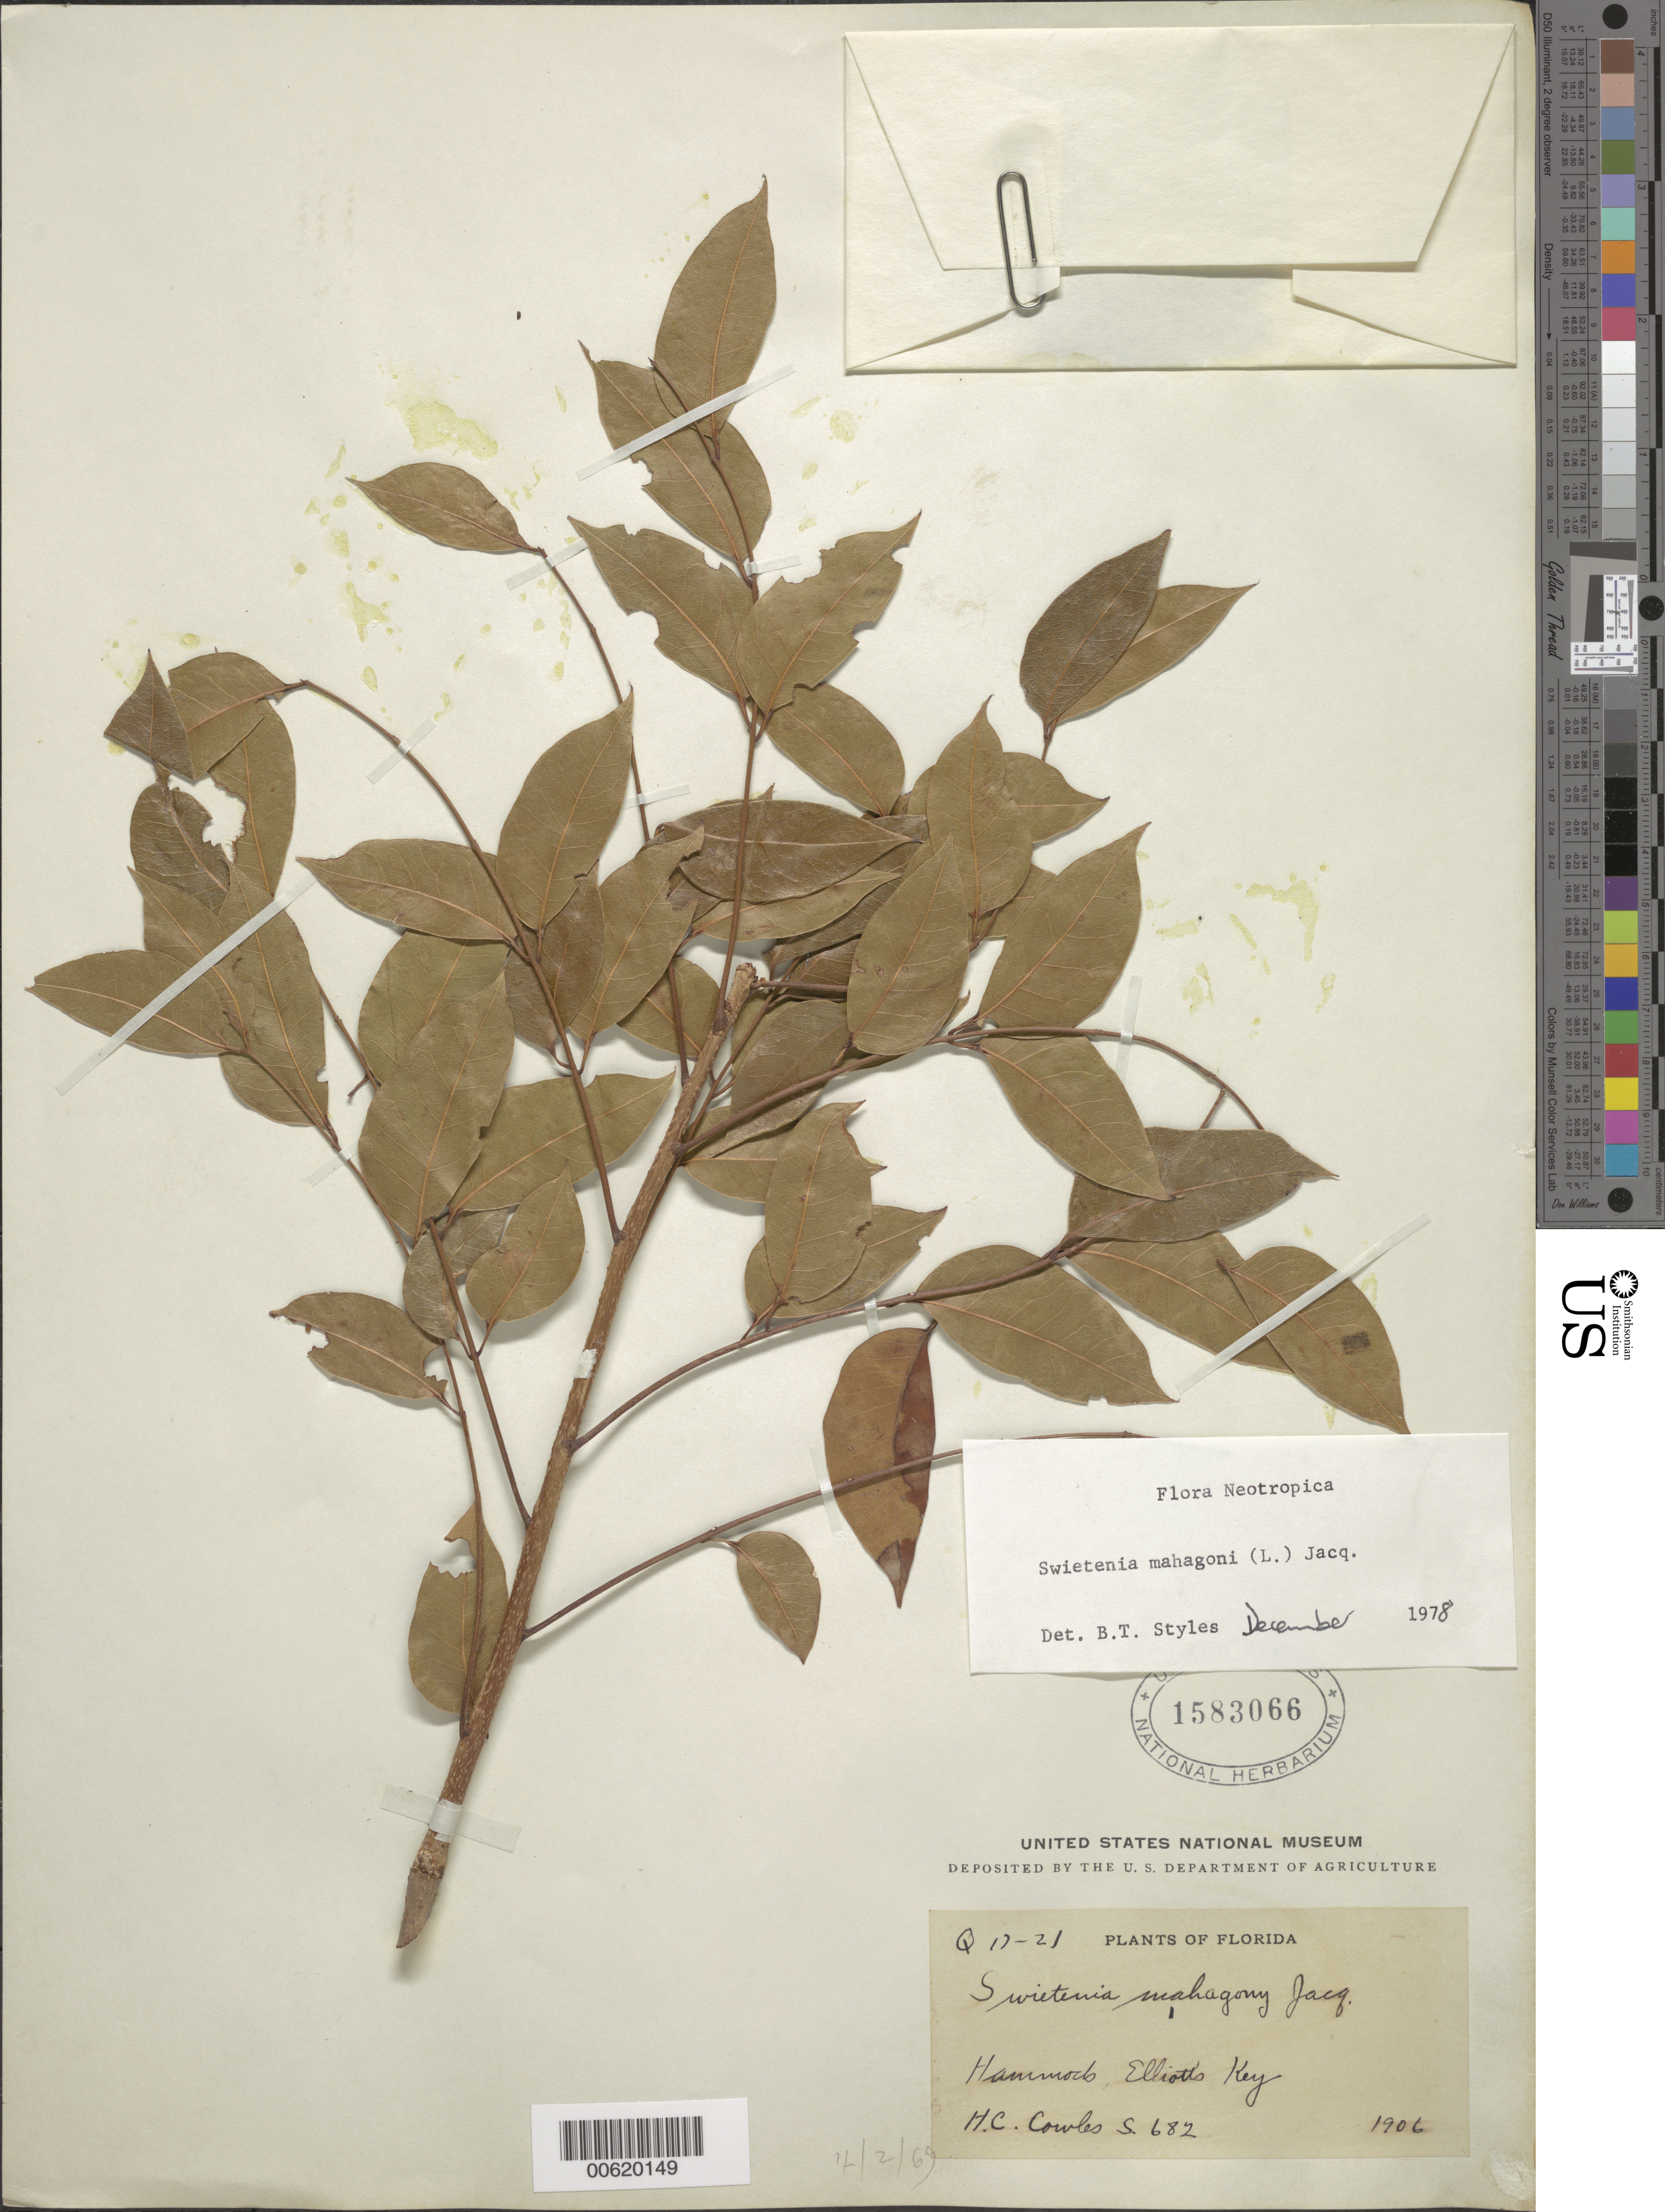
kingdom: Plantae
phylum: Tracheophyta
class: Magnoliopsida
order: Sapindales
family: Meliaceae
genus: Swietenia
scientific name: Swietenia mahagoni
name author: (L.) Jacq.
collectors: H. Cowles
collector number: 682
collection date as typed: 1906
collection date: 1906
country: United States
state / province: Florida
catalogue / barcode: US 1583066